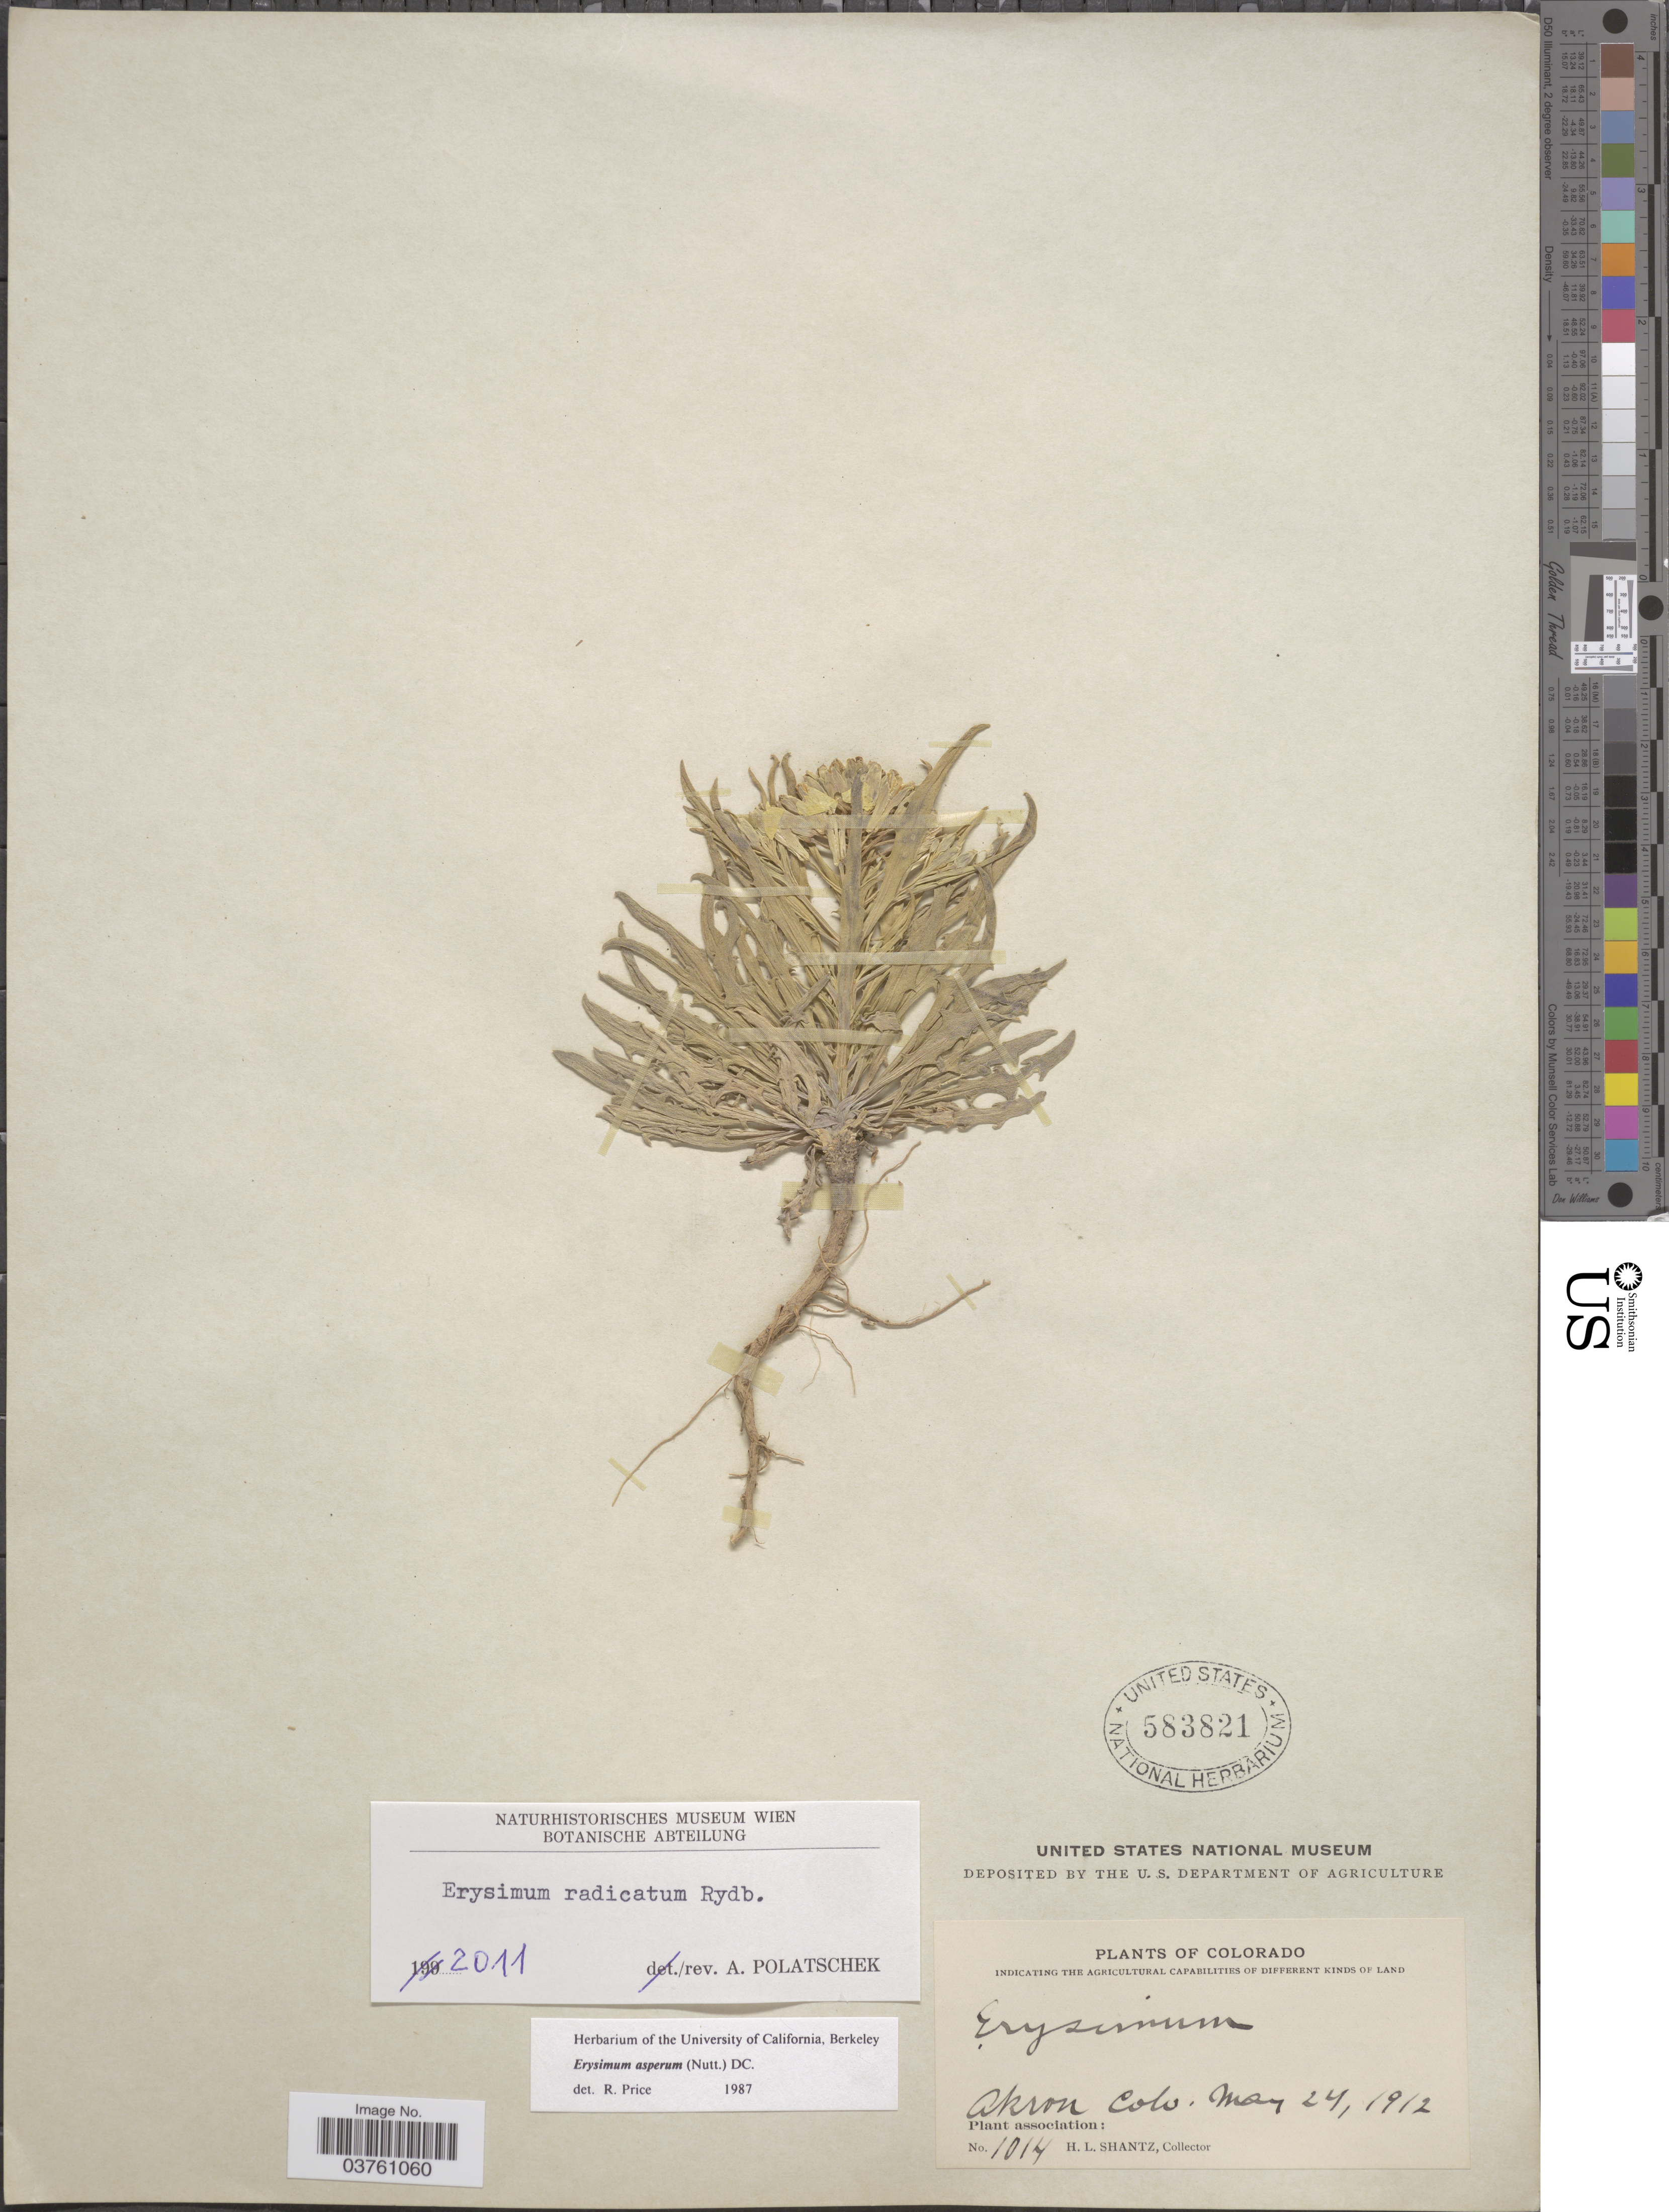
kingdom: Plantae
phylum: Tracheophyta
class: Magnoliopsida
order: Brassicales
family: Brassicaceae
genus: Erysimum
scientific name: Erysimum radicatum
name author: Rydb.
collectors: H. Shantz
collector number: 1014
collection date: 1912-05-24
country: United States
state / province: Colorado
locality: Akron.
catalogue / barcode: US 583821